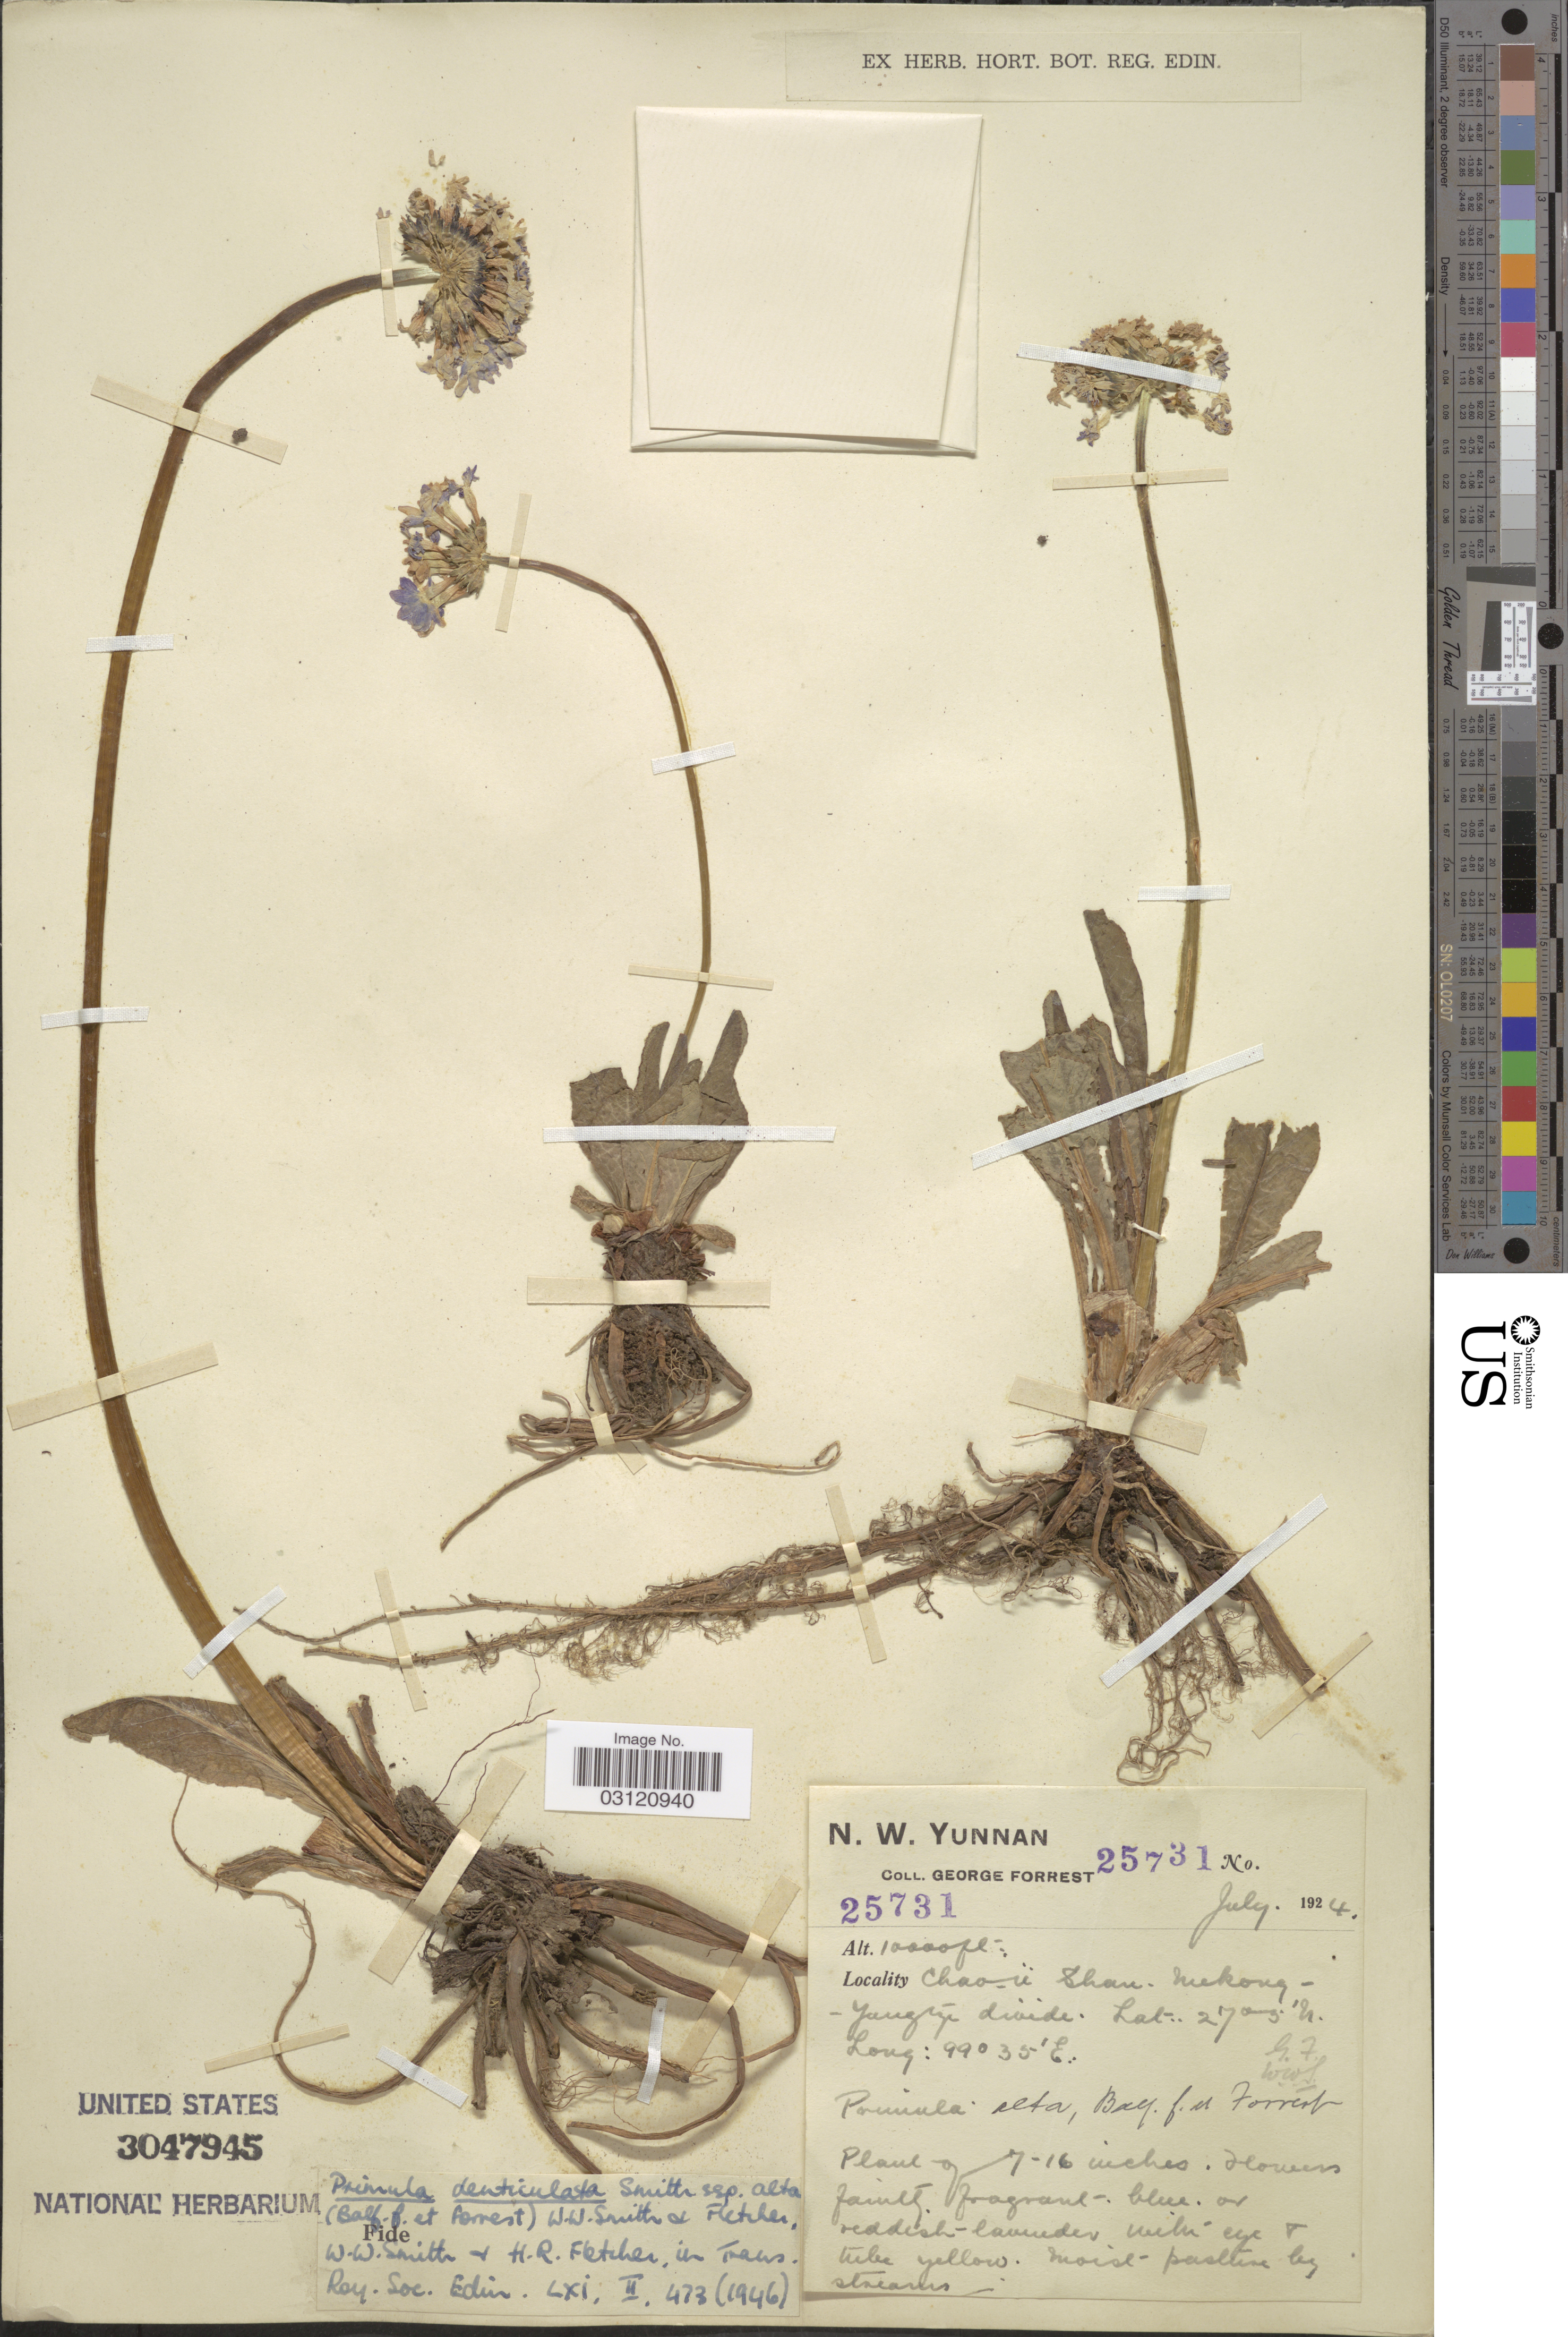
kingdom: Plantae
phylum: Tracheophyta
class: Magnoliopsida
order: Ericales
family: Primulaceae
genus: Primula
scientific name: Primula denticulata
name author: Sm.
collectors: G. Forrest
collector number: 25731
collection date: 1924-07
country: China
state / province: Yunnan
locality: N.W. Yunnan. Chaoü Shan. Mekong-Yangtze divide.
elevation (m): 3048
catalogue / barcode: US 3047945